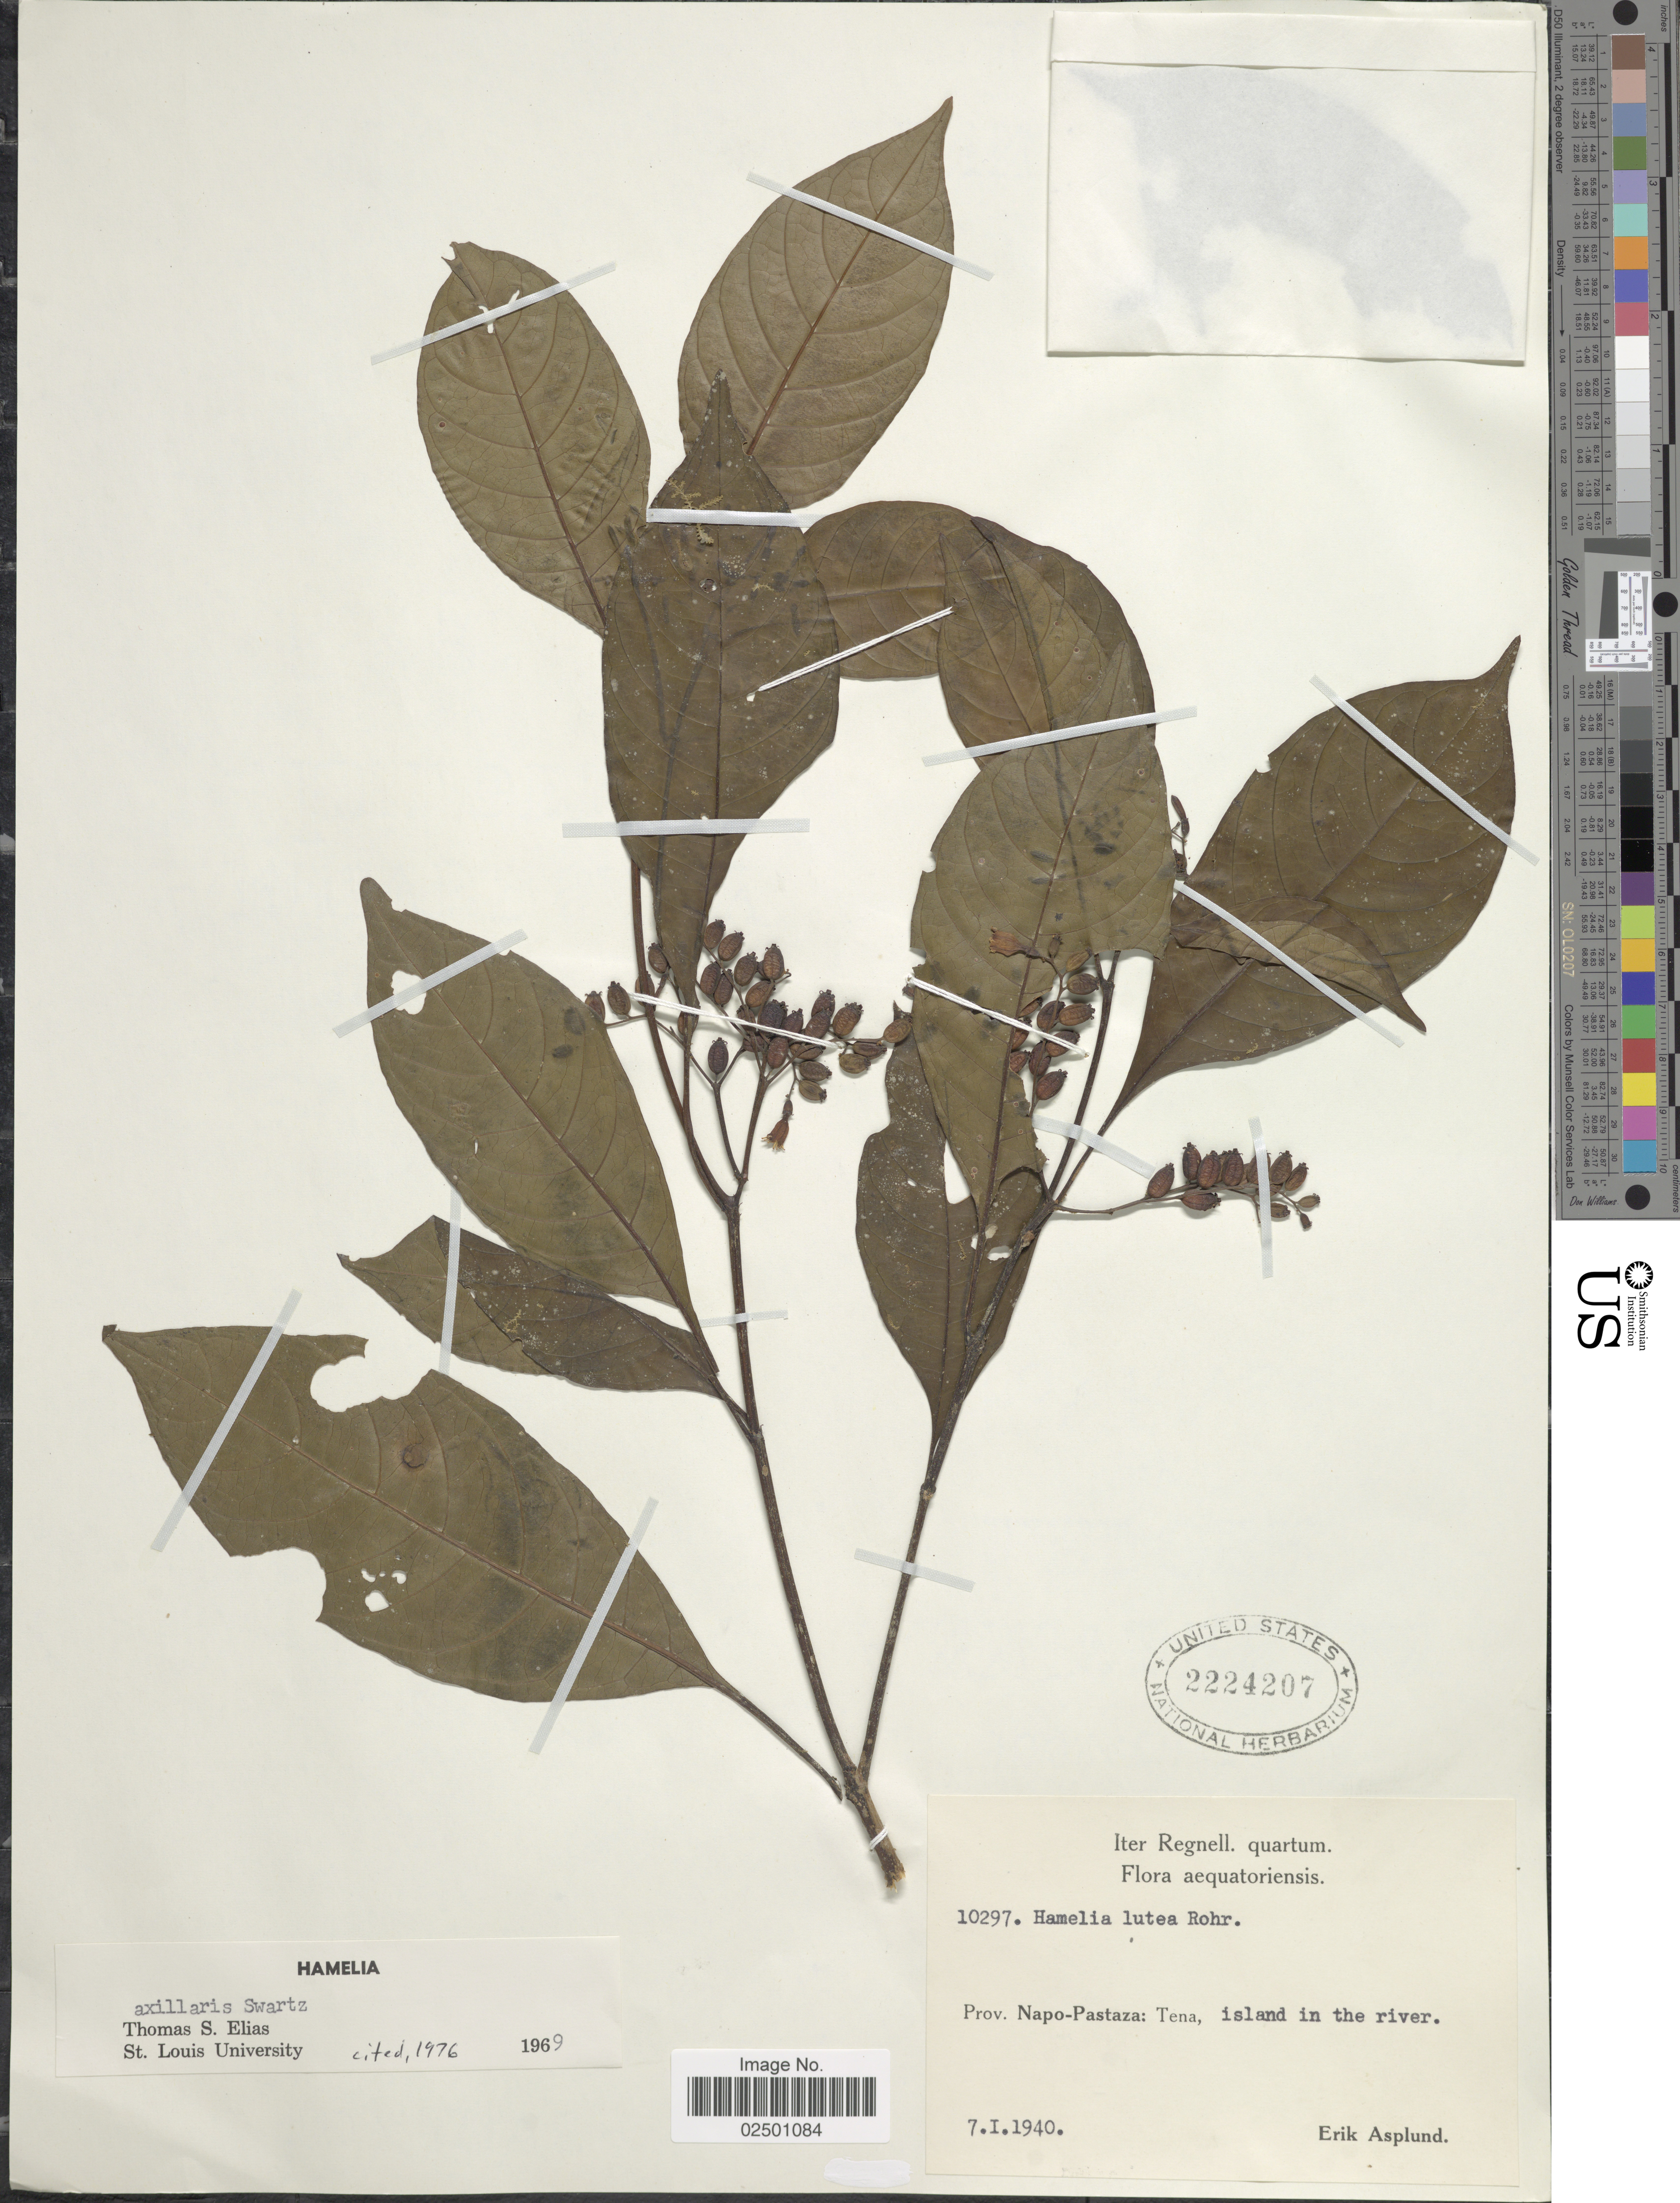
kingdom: Plantae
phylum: Tracheophyta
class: Magnoliopsida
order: Gentianales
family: Rubiaceae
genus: Hamelia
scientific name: Hamelia axillaris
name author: Sw.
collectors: E. Asplund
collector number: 10297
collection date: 1940-01-07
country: Ecuador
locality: Prov. Napo-Pastaza: Tena, island in the river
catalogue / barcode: US 2224207